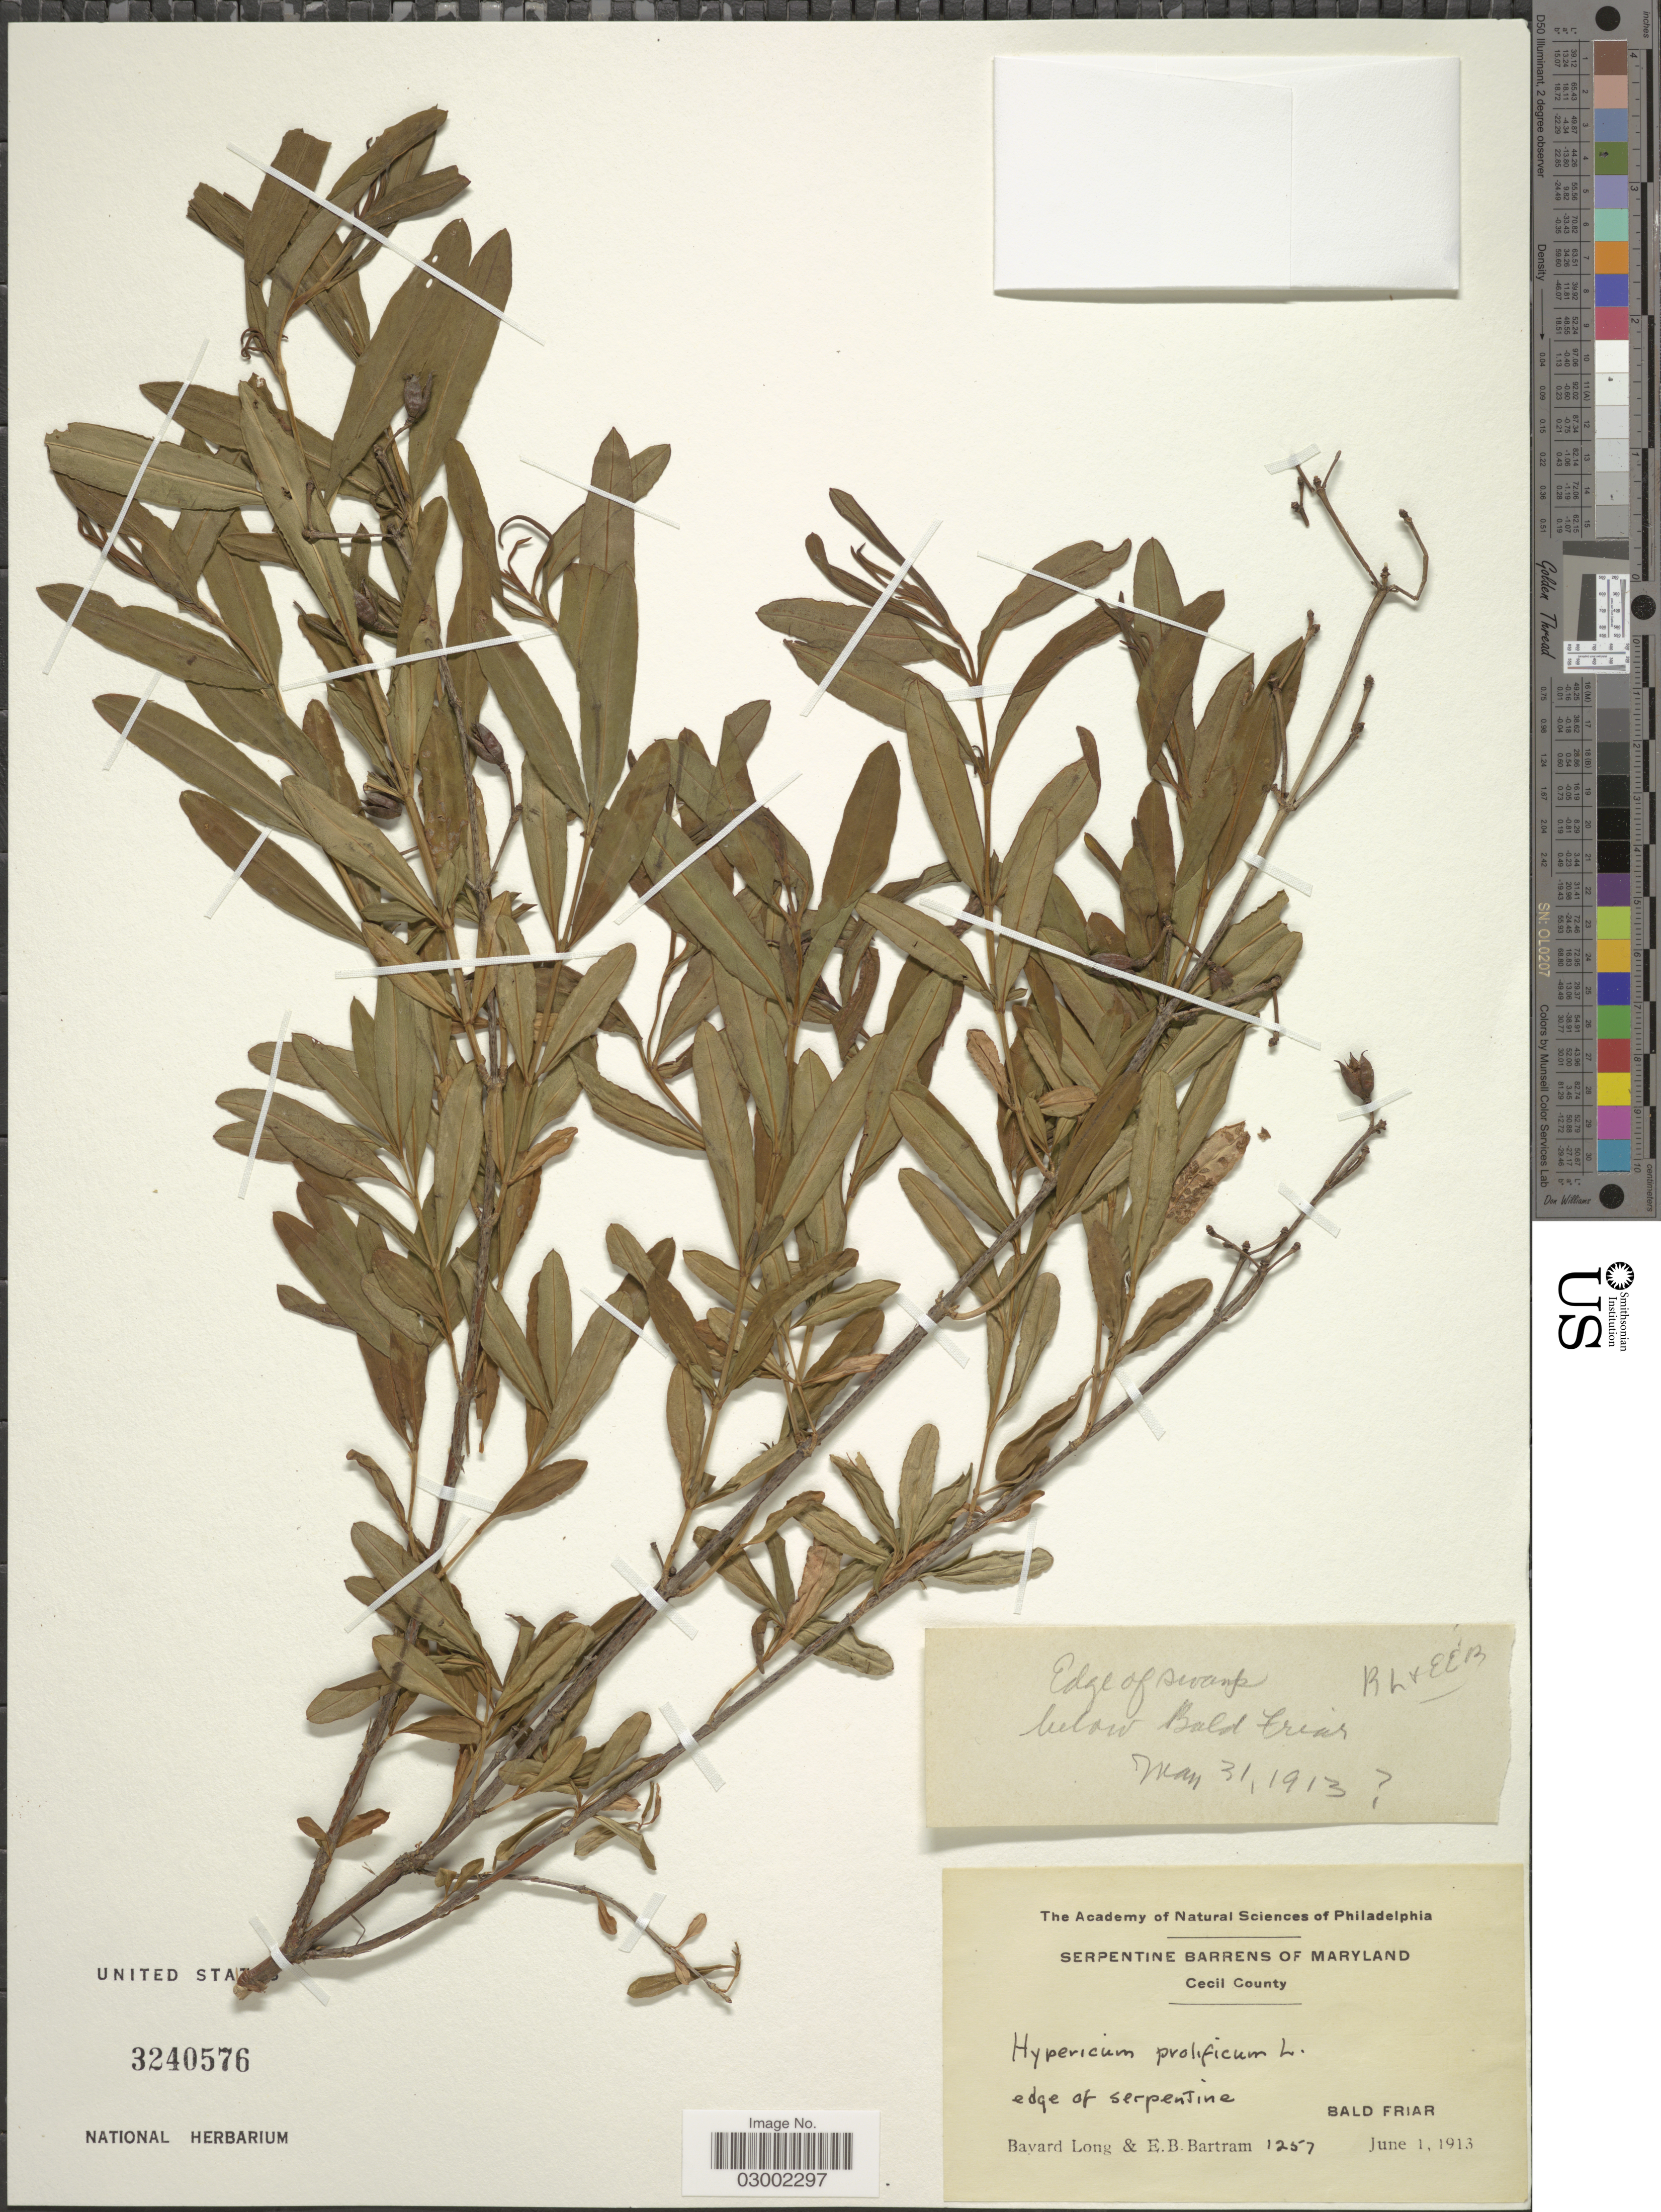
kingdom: Plantae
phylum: Tracheophyta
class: Magnoliopsida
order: Malpighiales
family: Hypericaceae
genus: Hypericum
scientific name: Hypericum prolificum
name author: L.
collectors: B. Long & E. B. Bartram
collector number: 1257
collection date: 1913-06-01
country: United States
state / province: Maryland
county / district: Cecil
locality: Serpentine Barrens of Maryland. Cecil County. Below Bald Friar.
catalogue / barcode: US 3240576